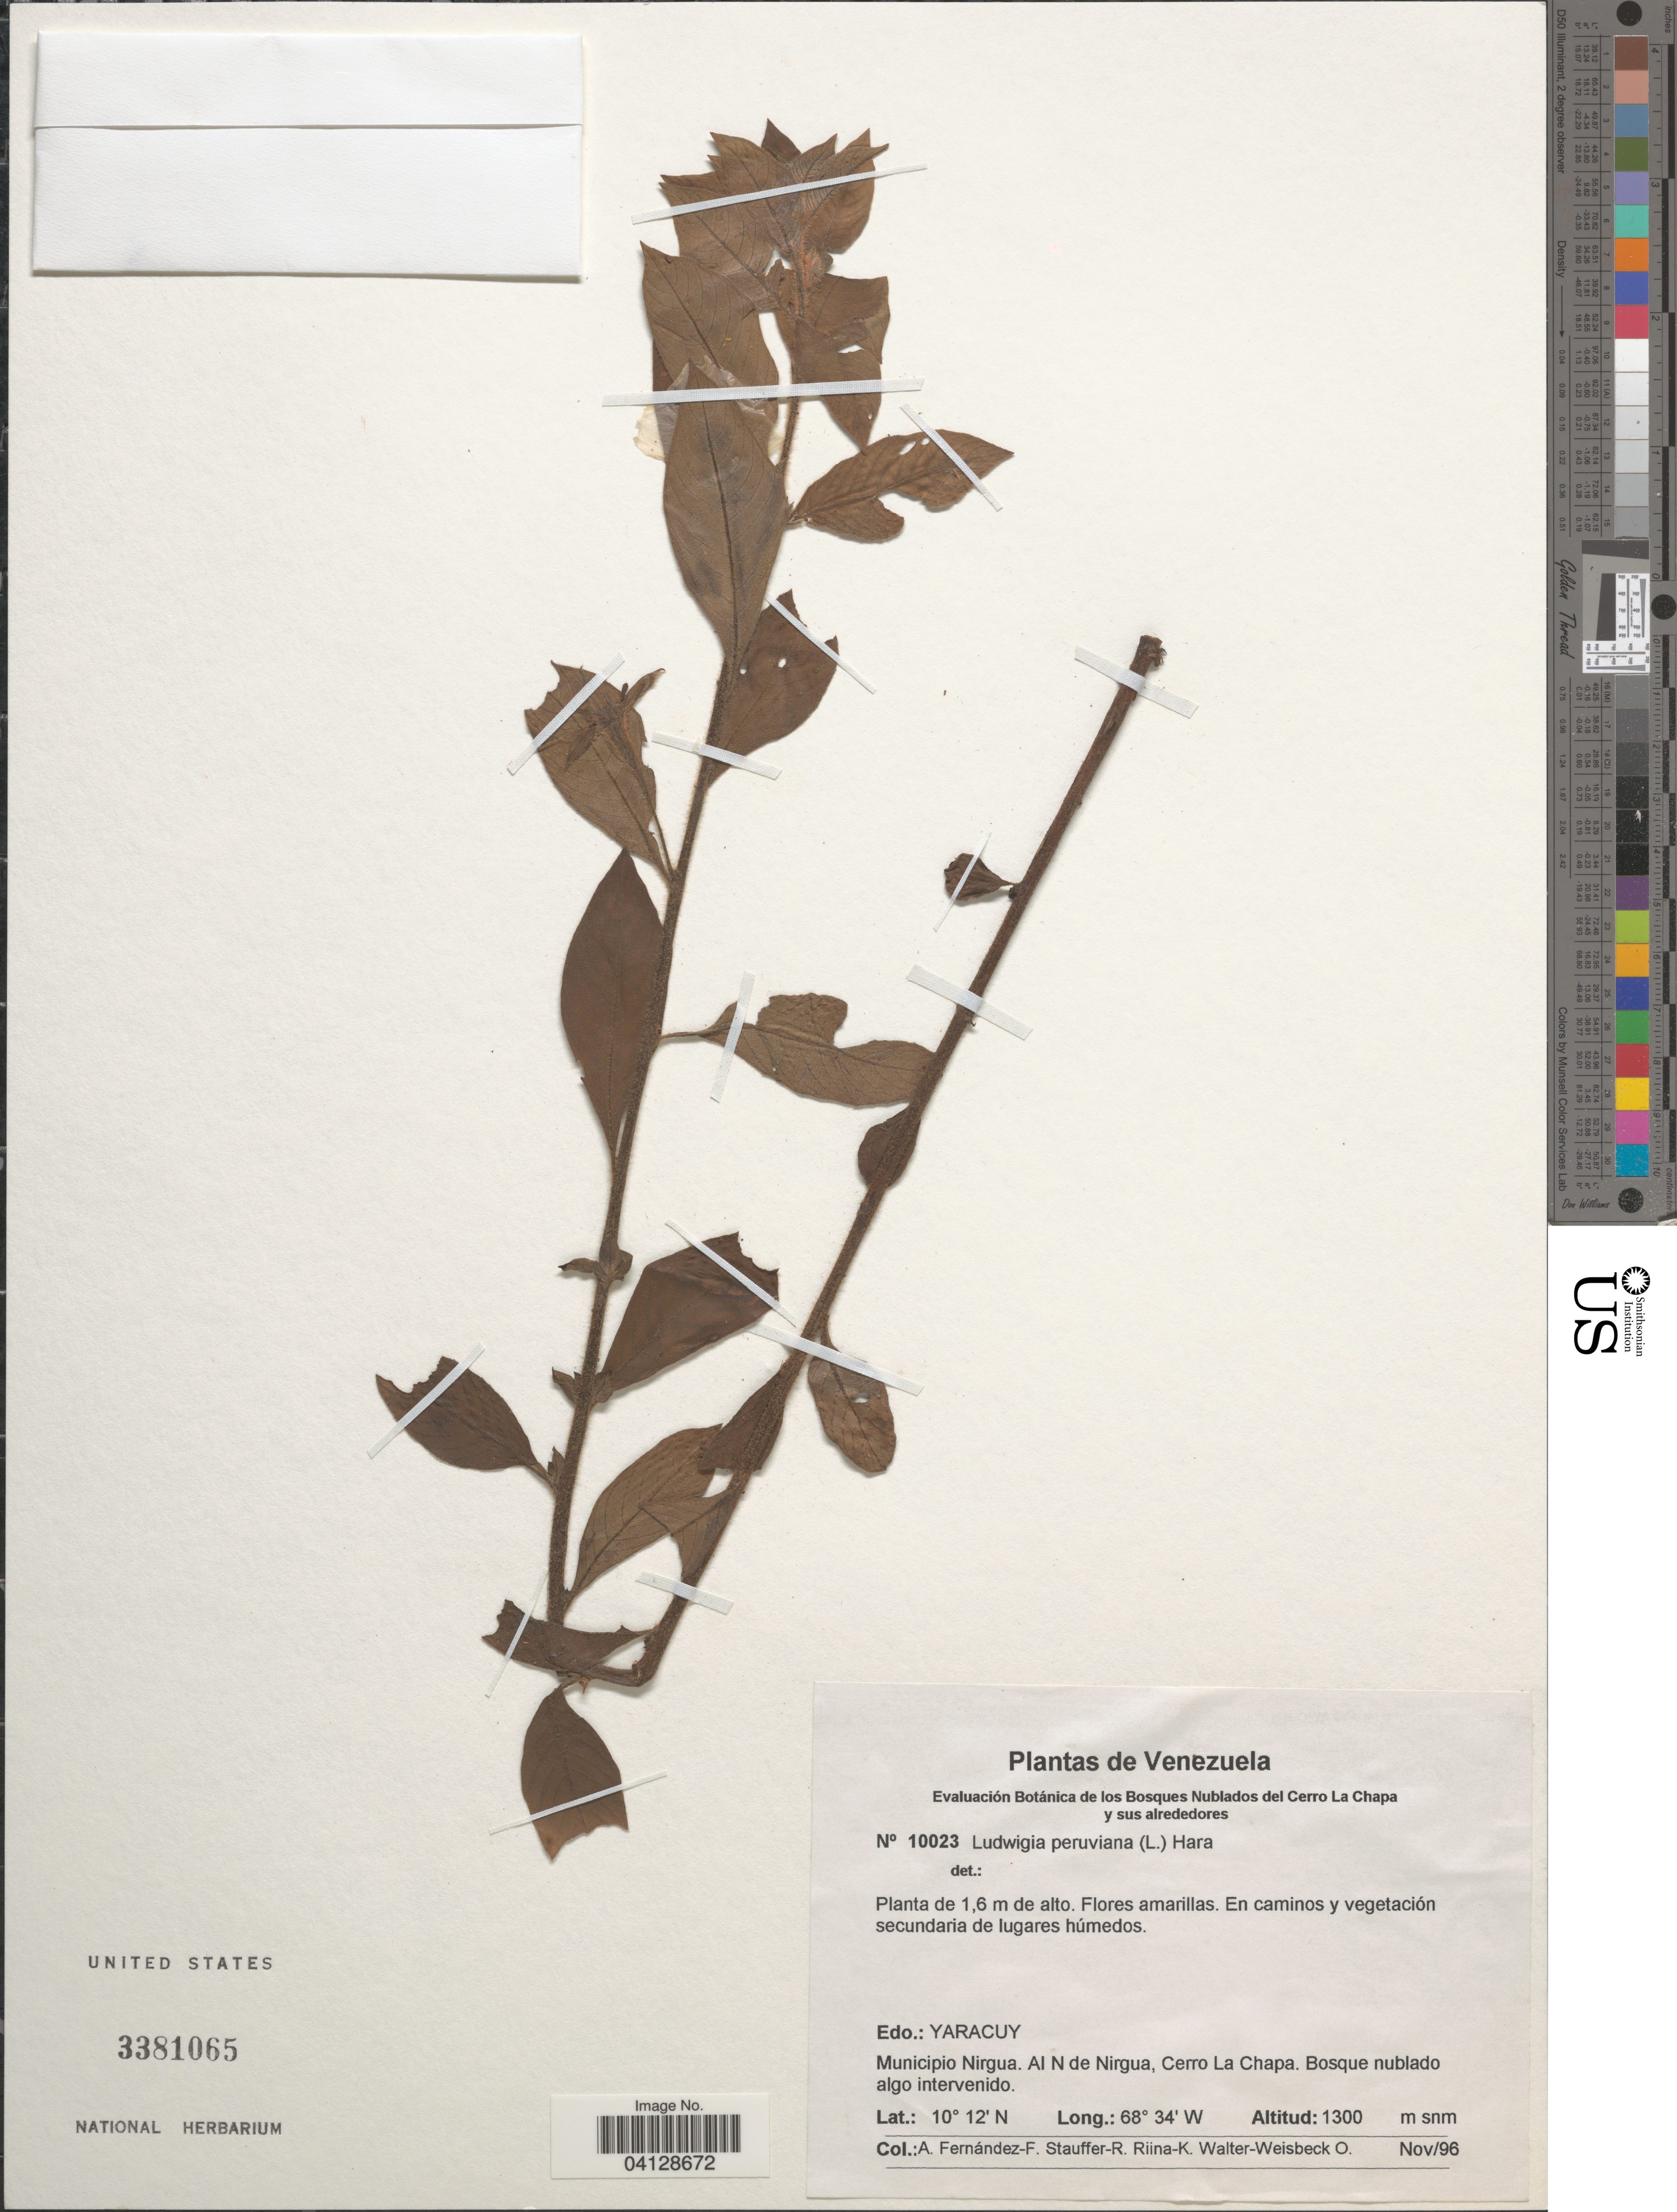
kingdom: Plantae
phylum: Tracheophyta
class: Magnoliopsida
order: Myrtales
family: Onagraceae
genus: Ludwigia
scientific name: Ludwigia peruviana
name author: (L.) H. Hara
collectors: A. Fernández, F. W. Stauffer, R. Riina, K. Walter-Weissbeck & O. Kunert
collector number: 10023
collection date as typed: Transcribed d/m/y: /11/96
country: Venezuela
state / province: Yaracuy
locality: Municipio Nirgua. Al N de Nirgua, Cerro La Chapa. Bosque nublado algo intervenido.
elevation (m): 1300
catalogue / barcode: US 3381065